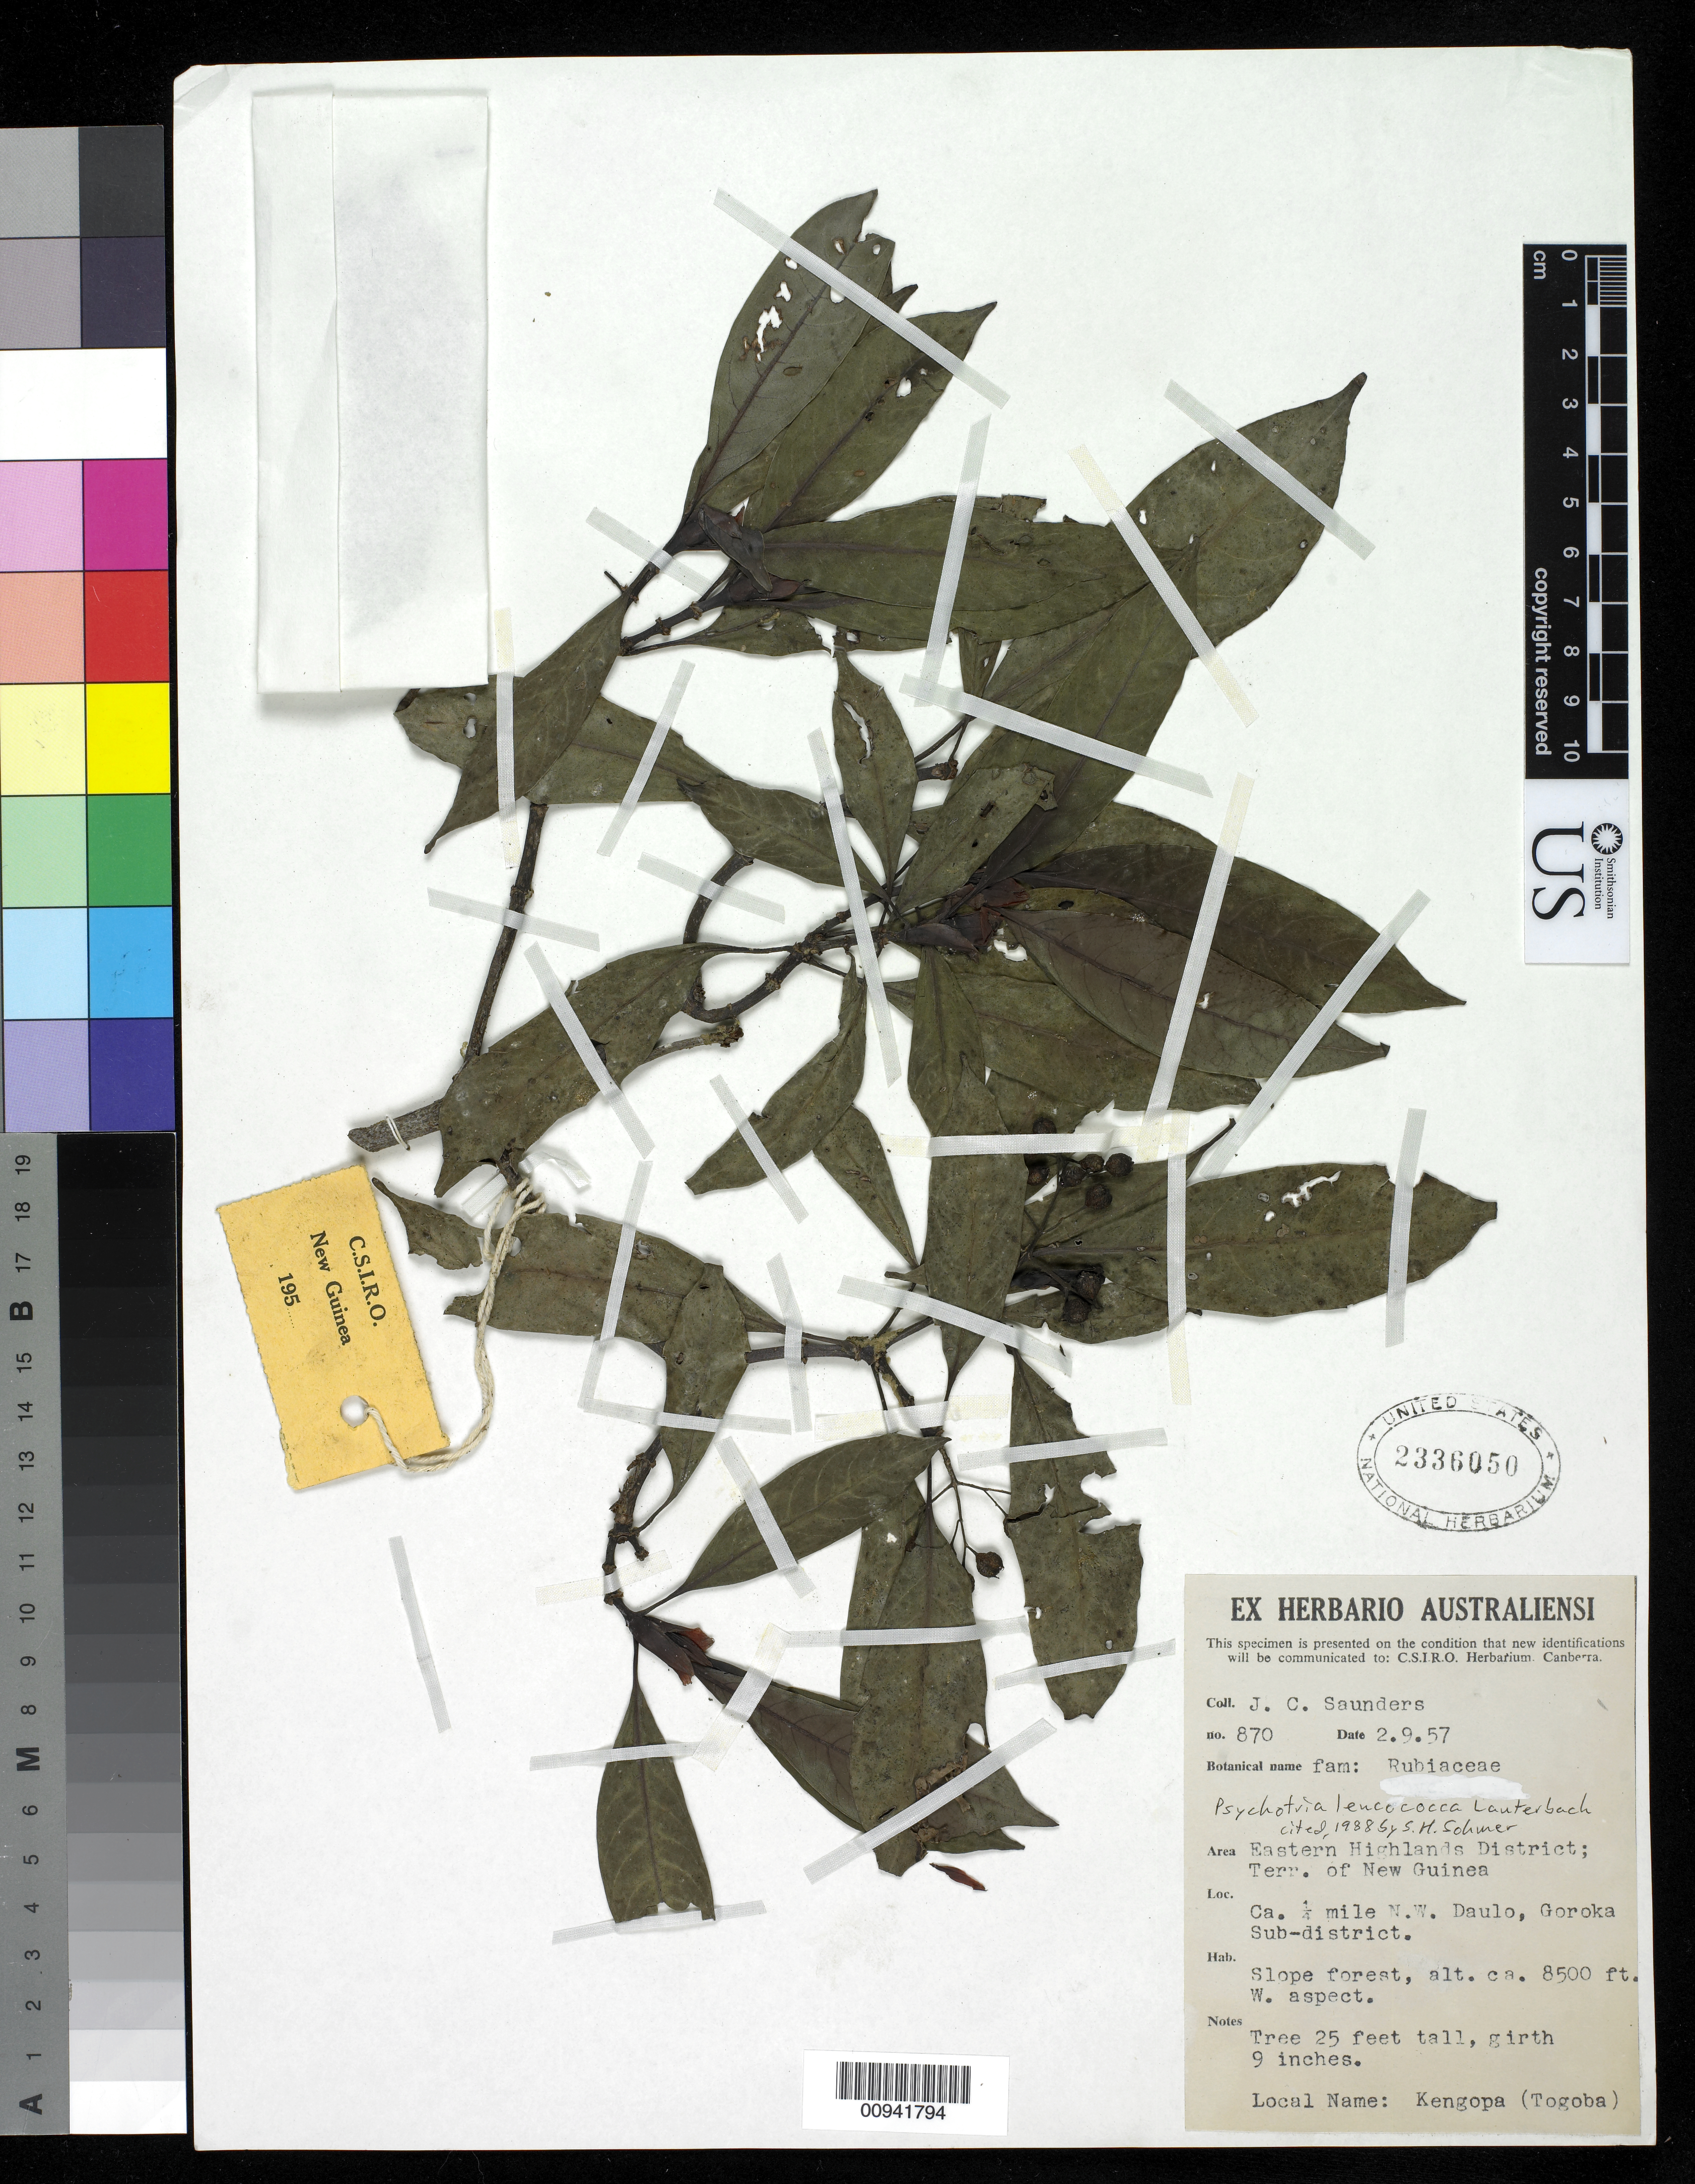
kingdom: Plantae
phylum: Tracheophyta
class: Magnoliopsida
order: Gentianales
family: Rubiaceae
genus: Psychotria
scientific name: Psychotria leucococca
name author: K. Schum. & Lauterb.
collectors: J. C. Saunders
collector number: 870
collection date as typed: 09 Feb 1957 or 02 Sep 1957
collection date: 1957-02-09 or 1957-09-02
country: Papua New Guinea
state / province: Eastern Highlands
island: New Guinea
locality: Ca. 1/4 mile N.W. Daulo, Goroka Sub-district.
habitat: Slope forest; W. aspect.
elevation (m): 2591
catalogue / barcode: US 2336050